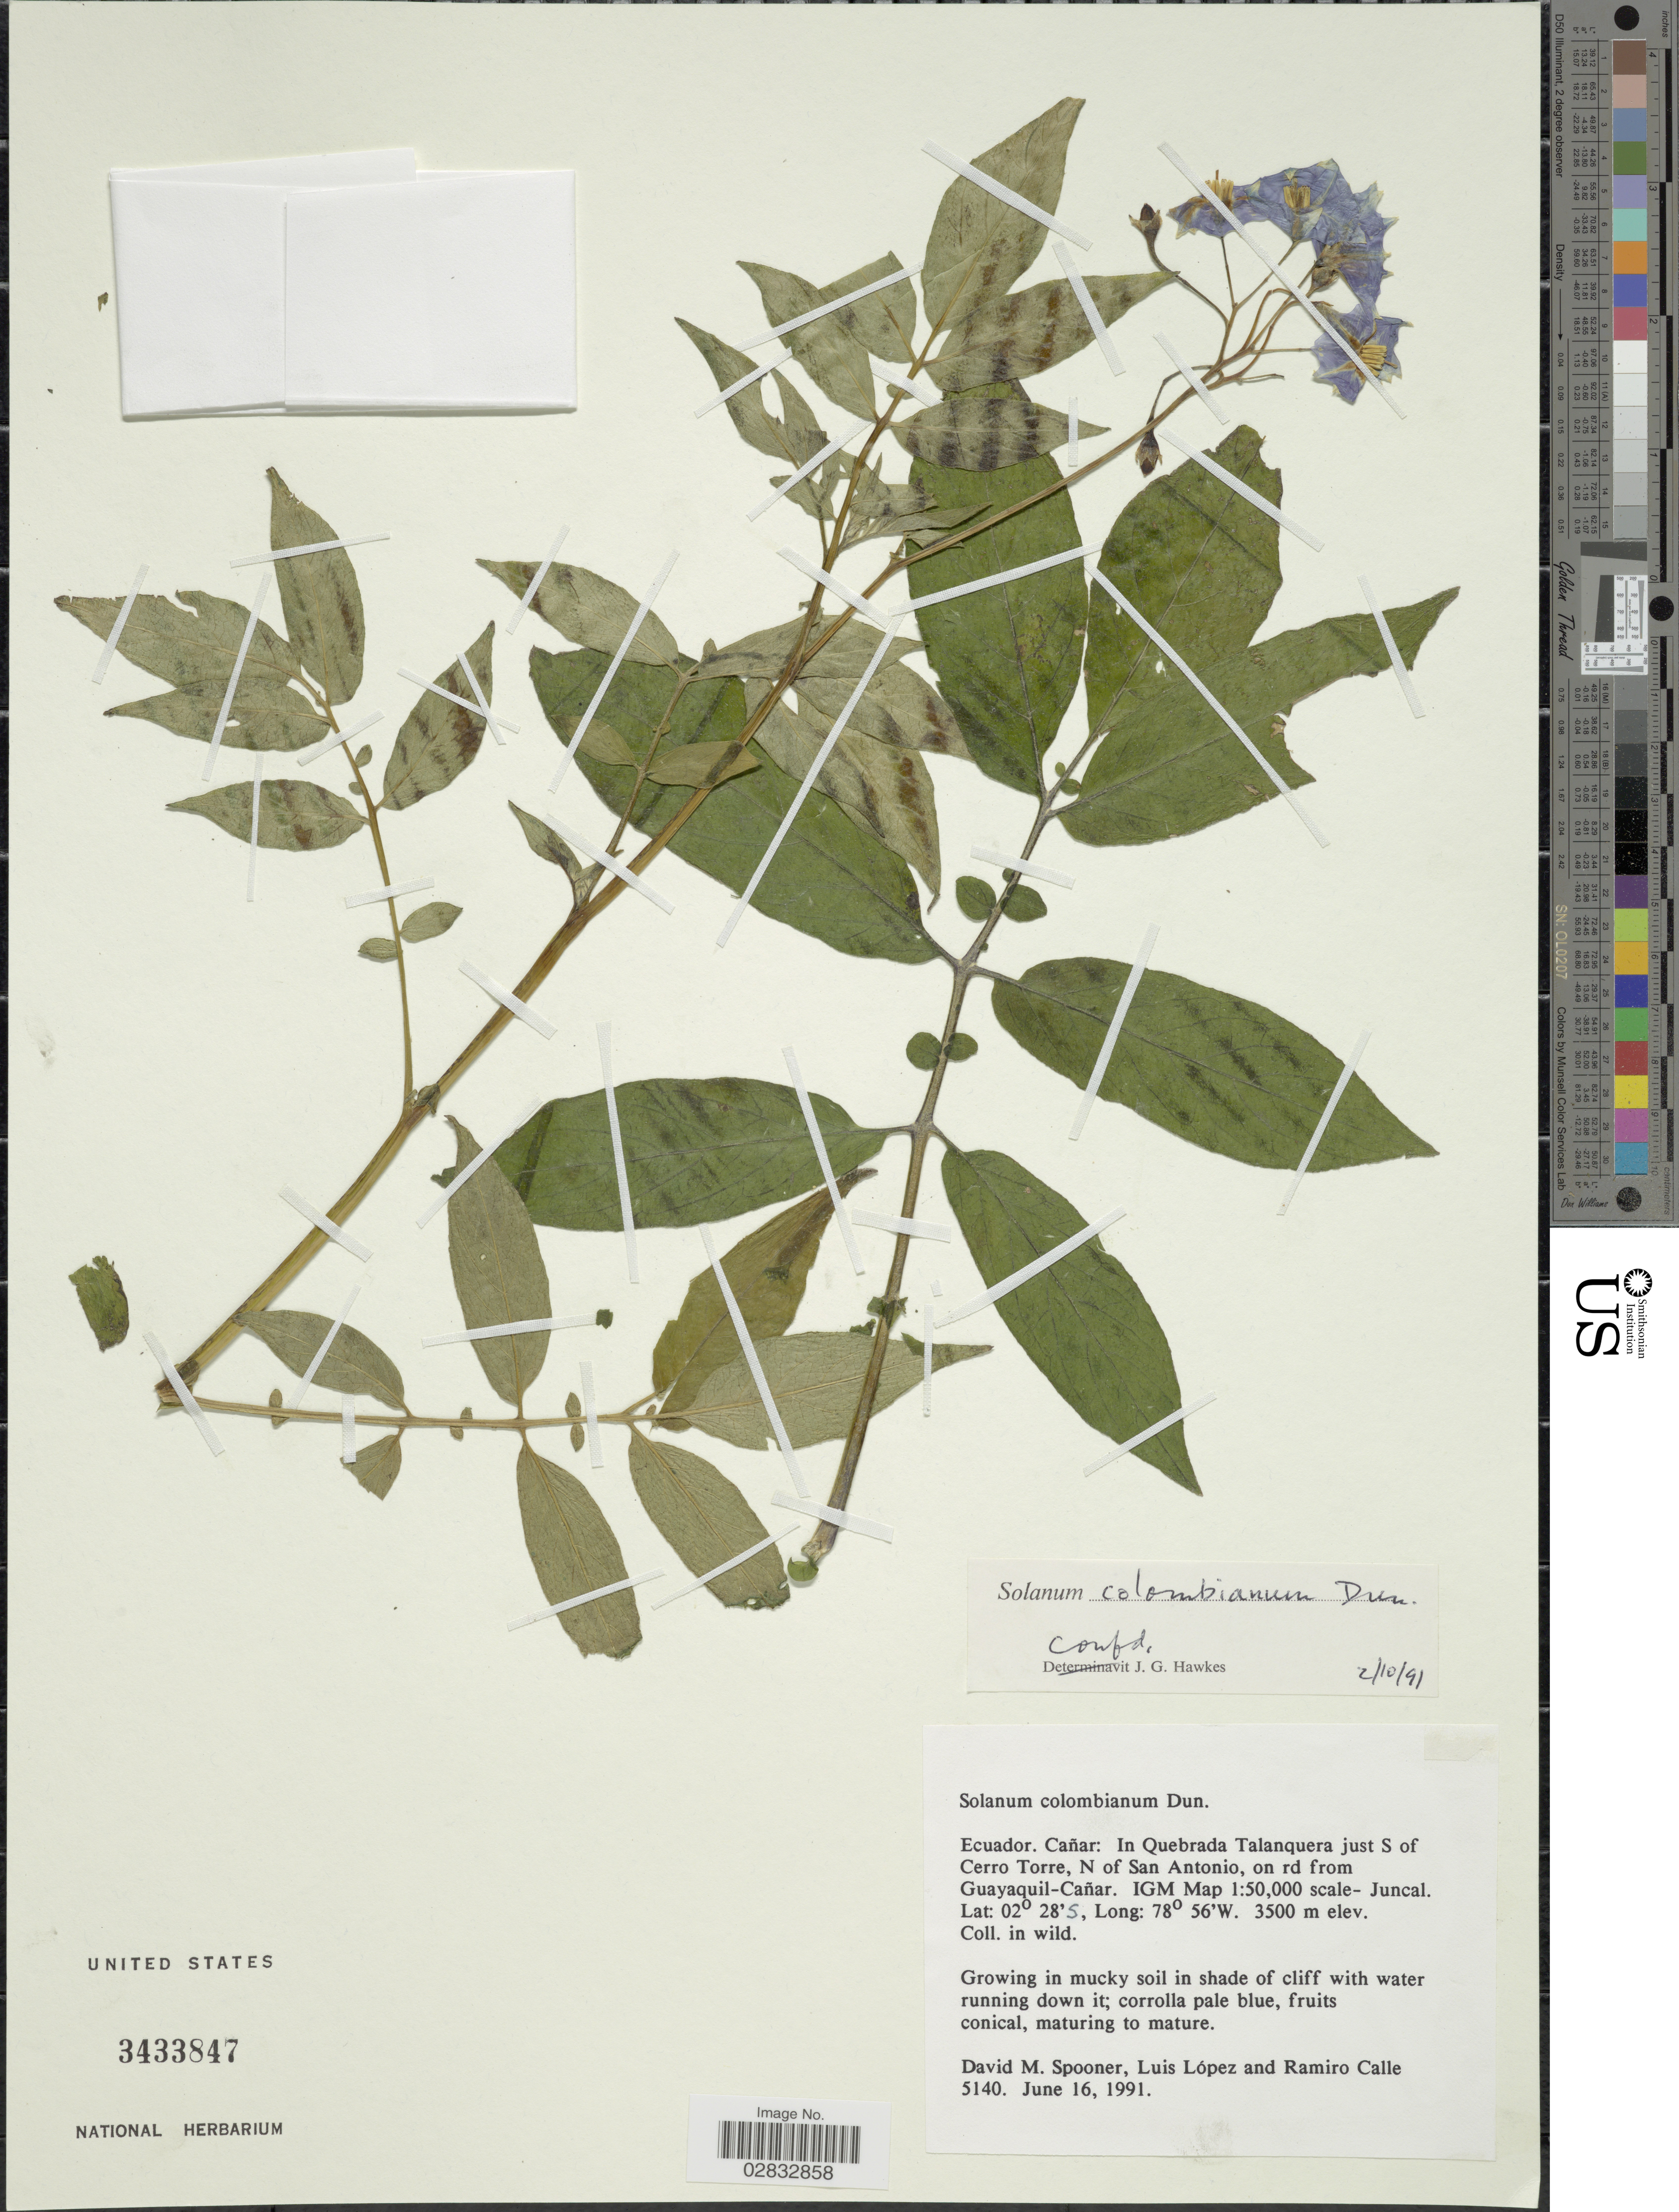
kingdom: Plantae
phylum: Tracheophyta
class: Magnoliopsida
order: Solanales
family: Solanaceae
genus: Solanum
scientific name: Solanum colombianum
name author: Dunal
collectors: D. Spooner, L. López & R. Calle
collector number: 5140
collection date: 1991-06-16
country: Ecuador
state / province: Cañar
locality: In Quebrada Talanquera just S of Cerro Torre, N of San Antonio, on rd from Guyaquil-Cañar. IGM Map: 1:50,000 scale- Juncal.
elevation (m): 3500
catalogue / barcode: US 3433847